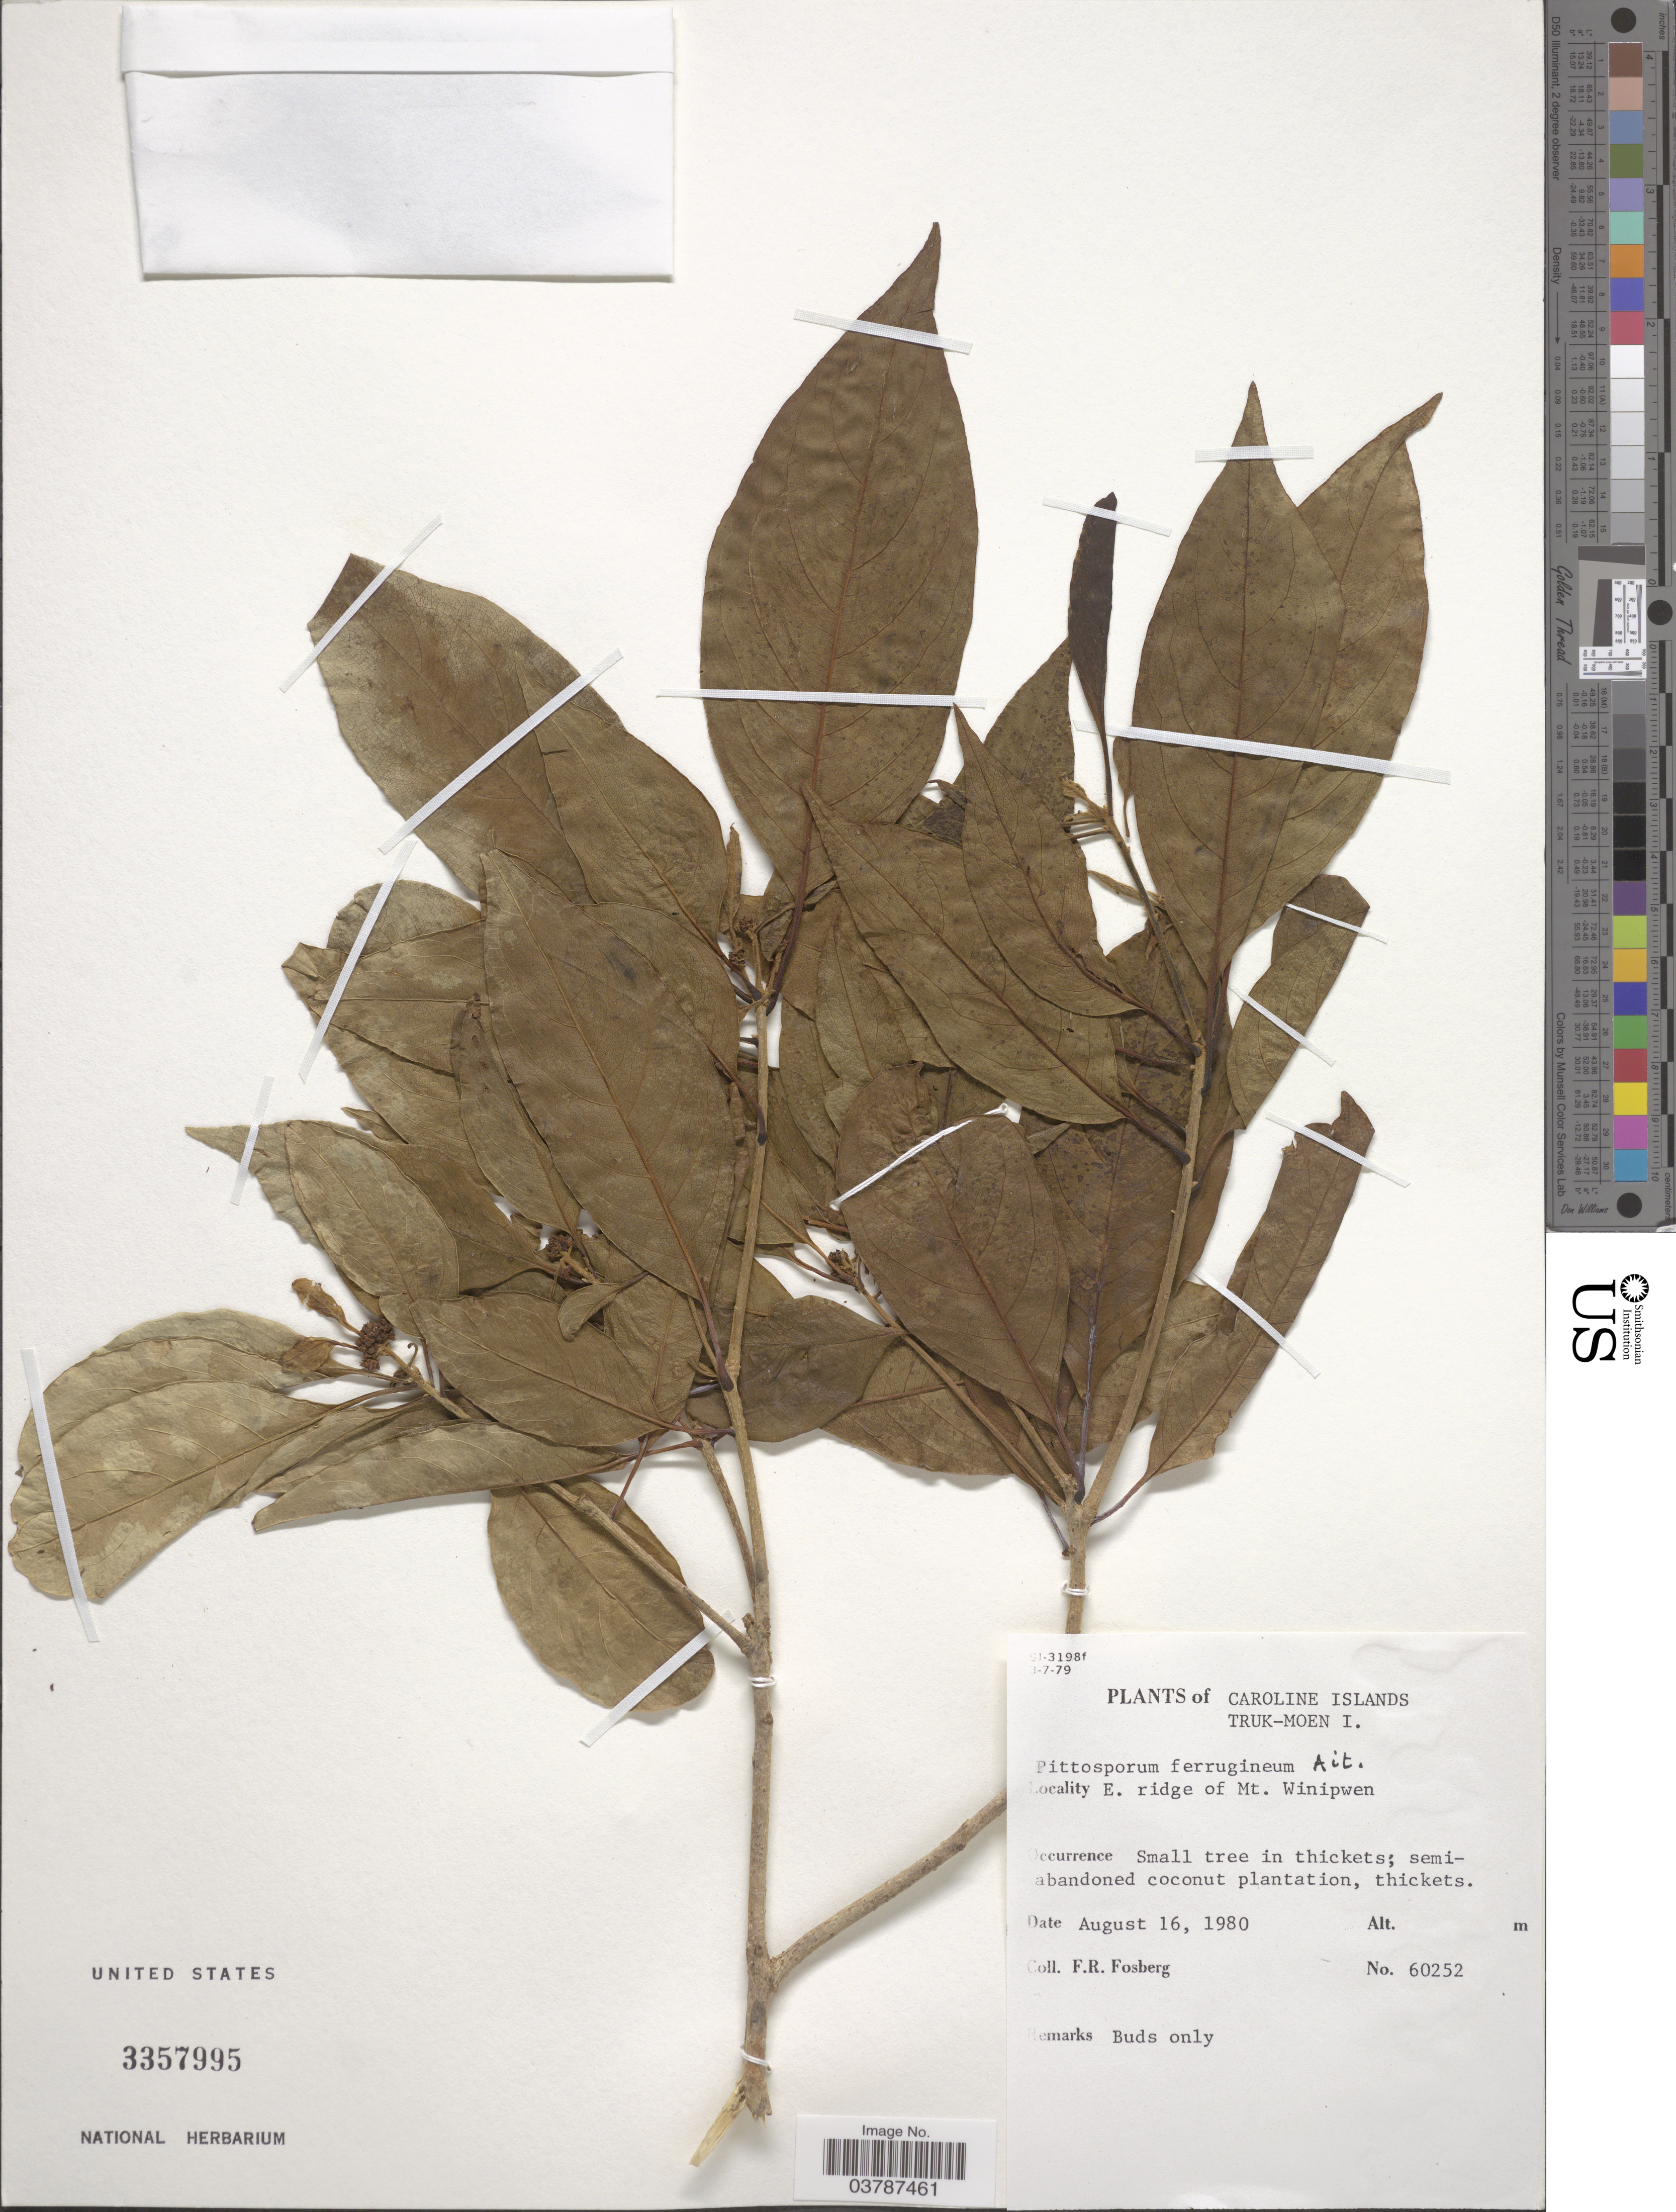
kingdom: Plantae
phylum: Tracheophyta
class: Magnoliopsida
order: Apiales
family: Pittosporaceae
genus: Pittosporum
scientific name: Pittosporum ferrugineum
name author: Dryand. ex Aiton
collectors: F. R. Fosberg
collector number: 60252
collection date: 1980-08-16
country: Micronesia, Federated States of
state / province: Truk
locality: Caroline Islands. Truk-Moen I. E. ridge of Mt. Winipwen.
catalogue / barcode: US 3357995